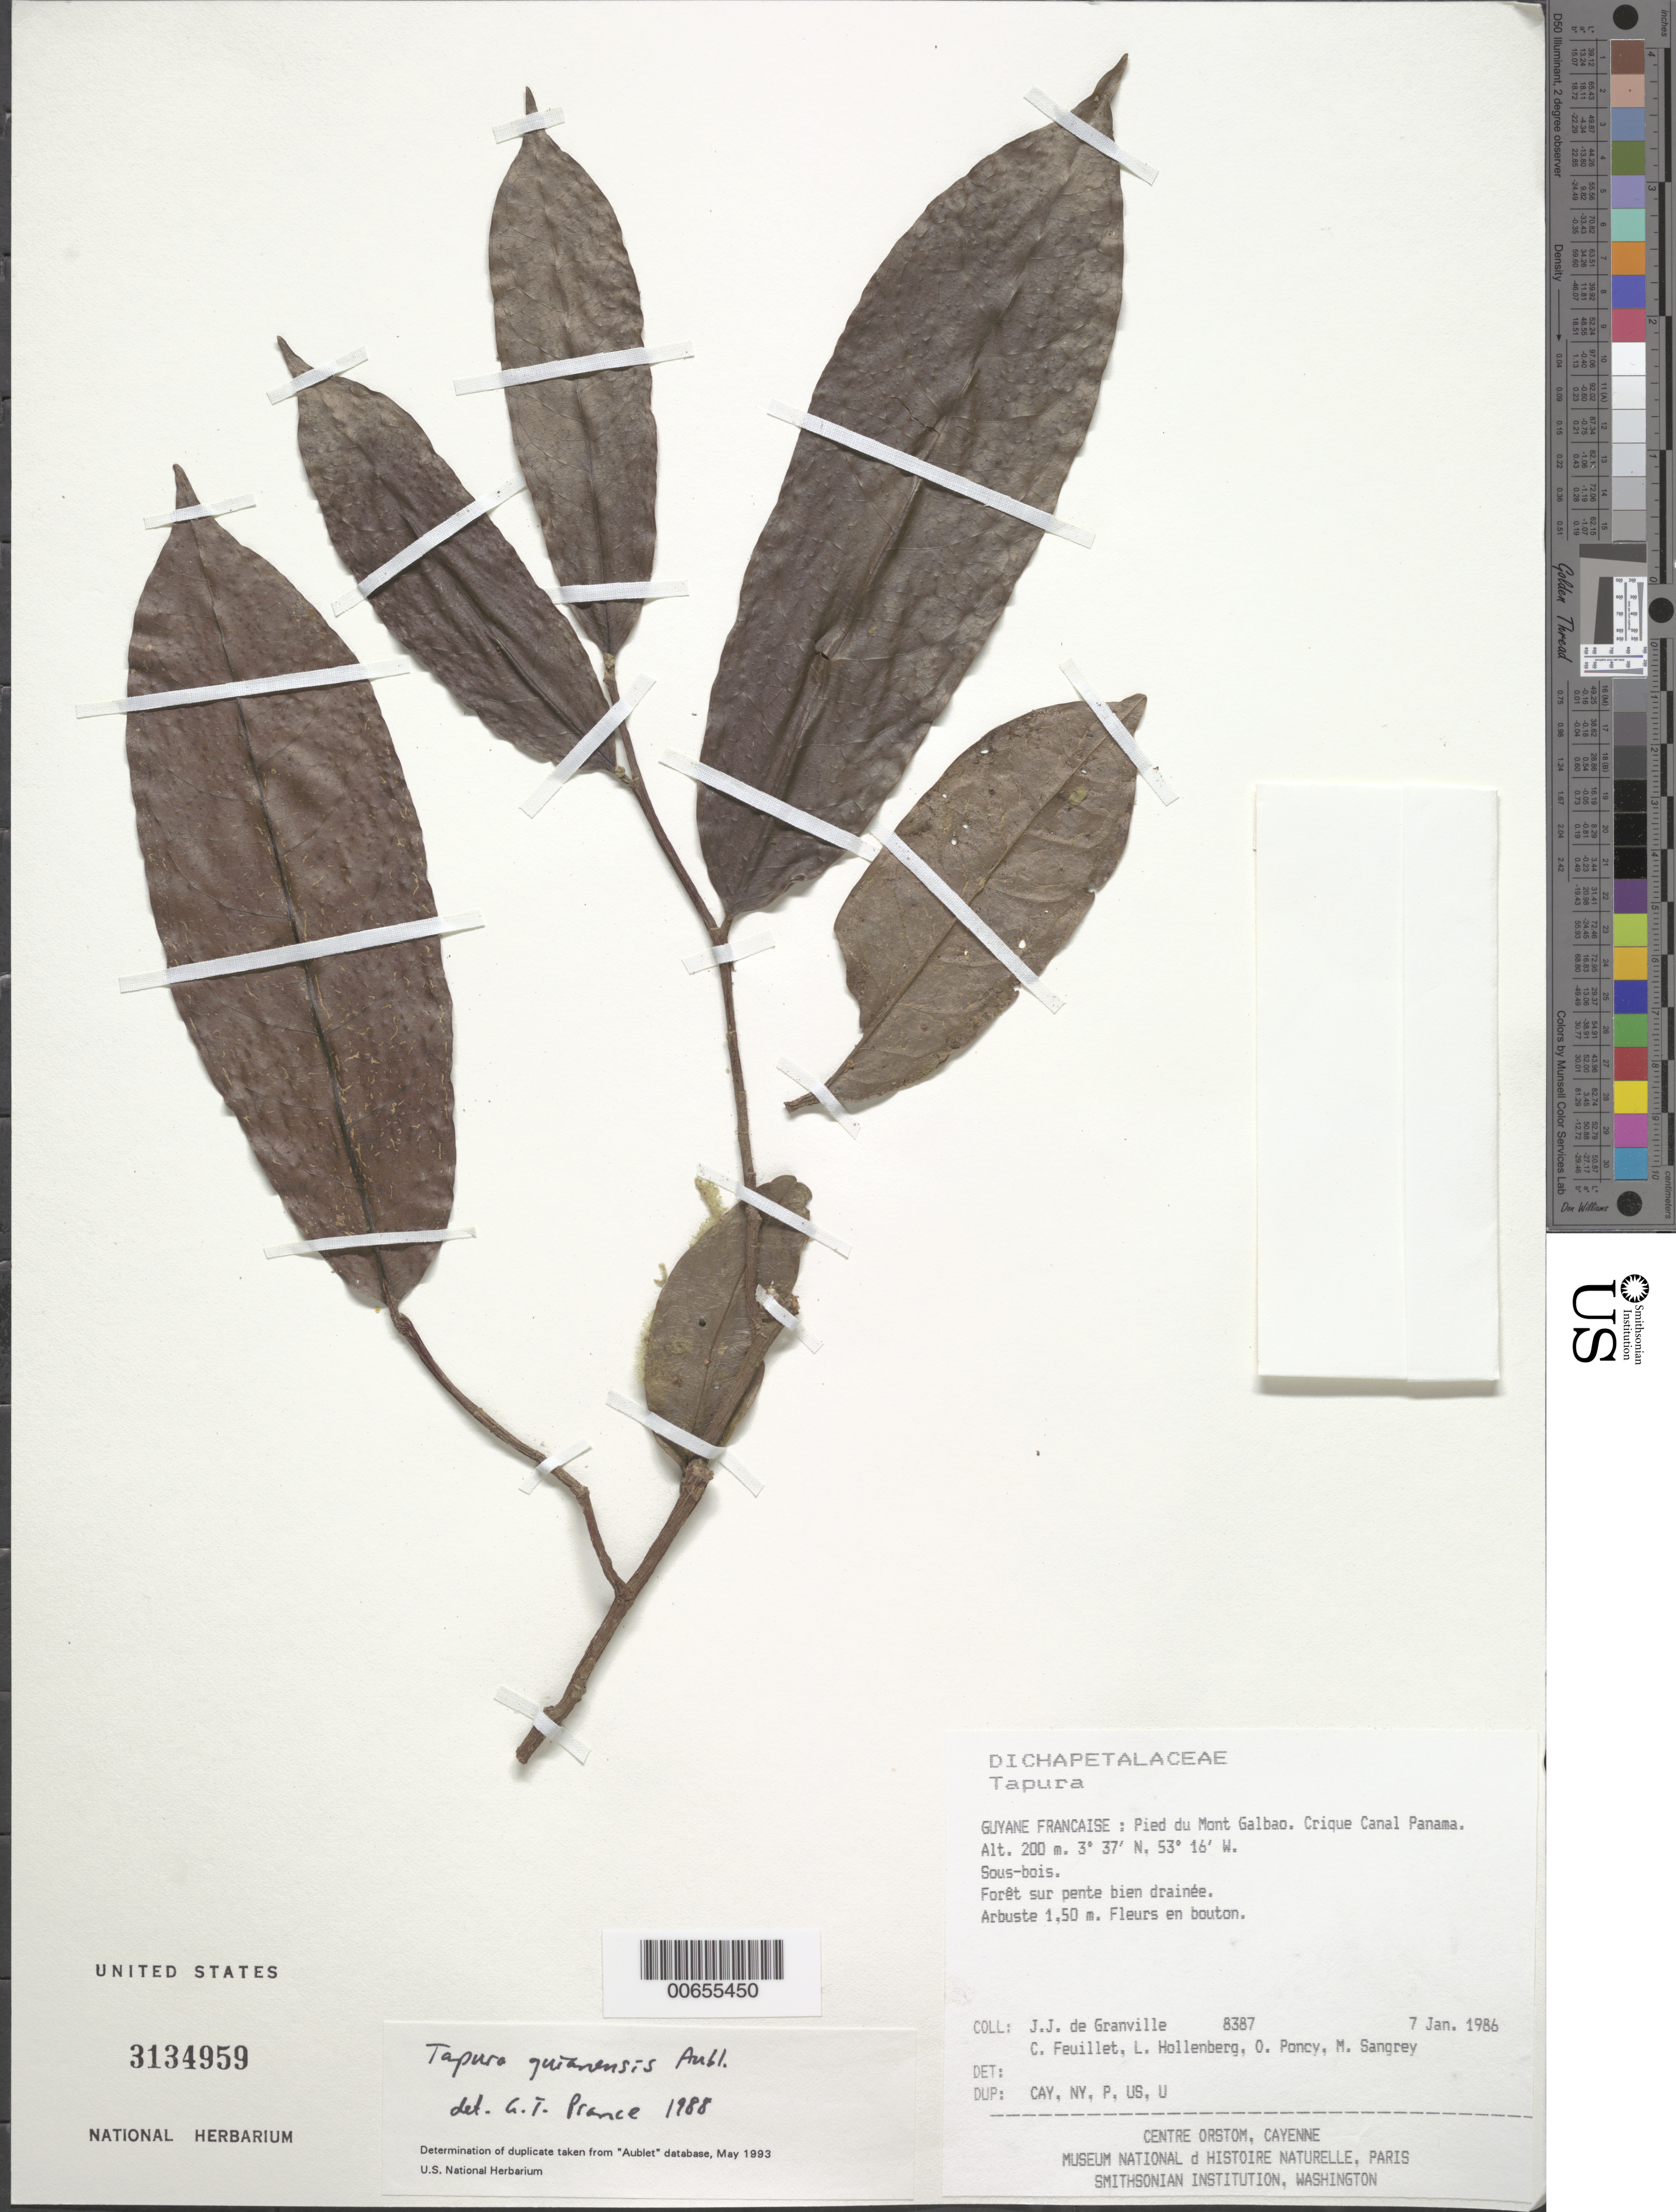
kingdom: Plantae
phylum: Tracheophyta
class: Magnoliopsida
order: Malpighiales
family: Dichapetalaceae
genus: Tapura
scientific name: Tapura guianensis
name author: Aubl.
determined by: Prance, G. T.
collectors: J.-J. de Granville, C. Feuillet, L. Hollenberg, O. Poncy & M. S. Sangrey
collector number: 8387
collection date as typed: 7-Jan-86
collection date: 1986-01-07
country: French Guiana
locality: Pied du Mont Galbao. Crique Canal Panama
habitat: Sous-bois; forêt sur pent bien drainée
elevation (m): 200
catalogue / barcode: US 3134959